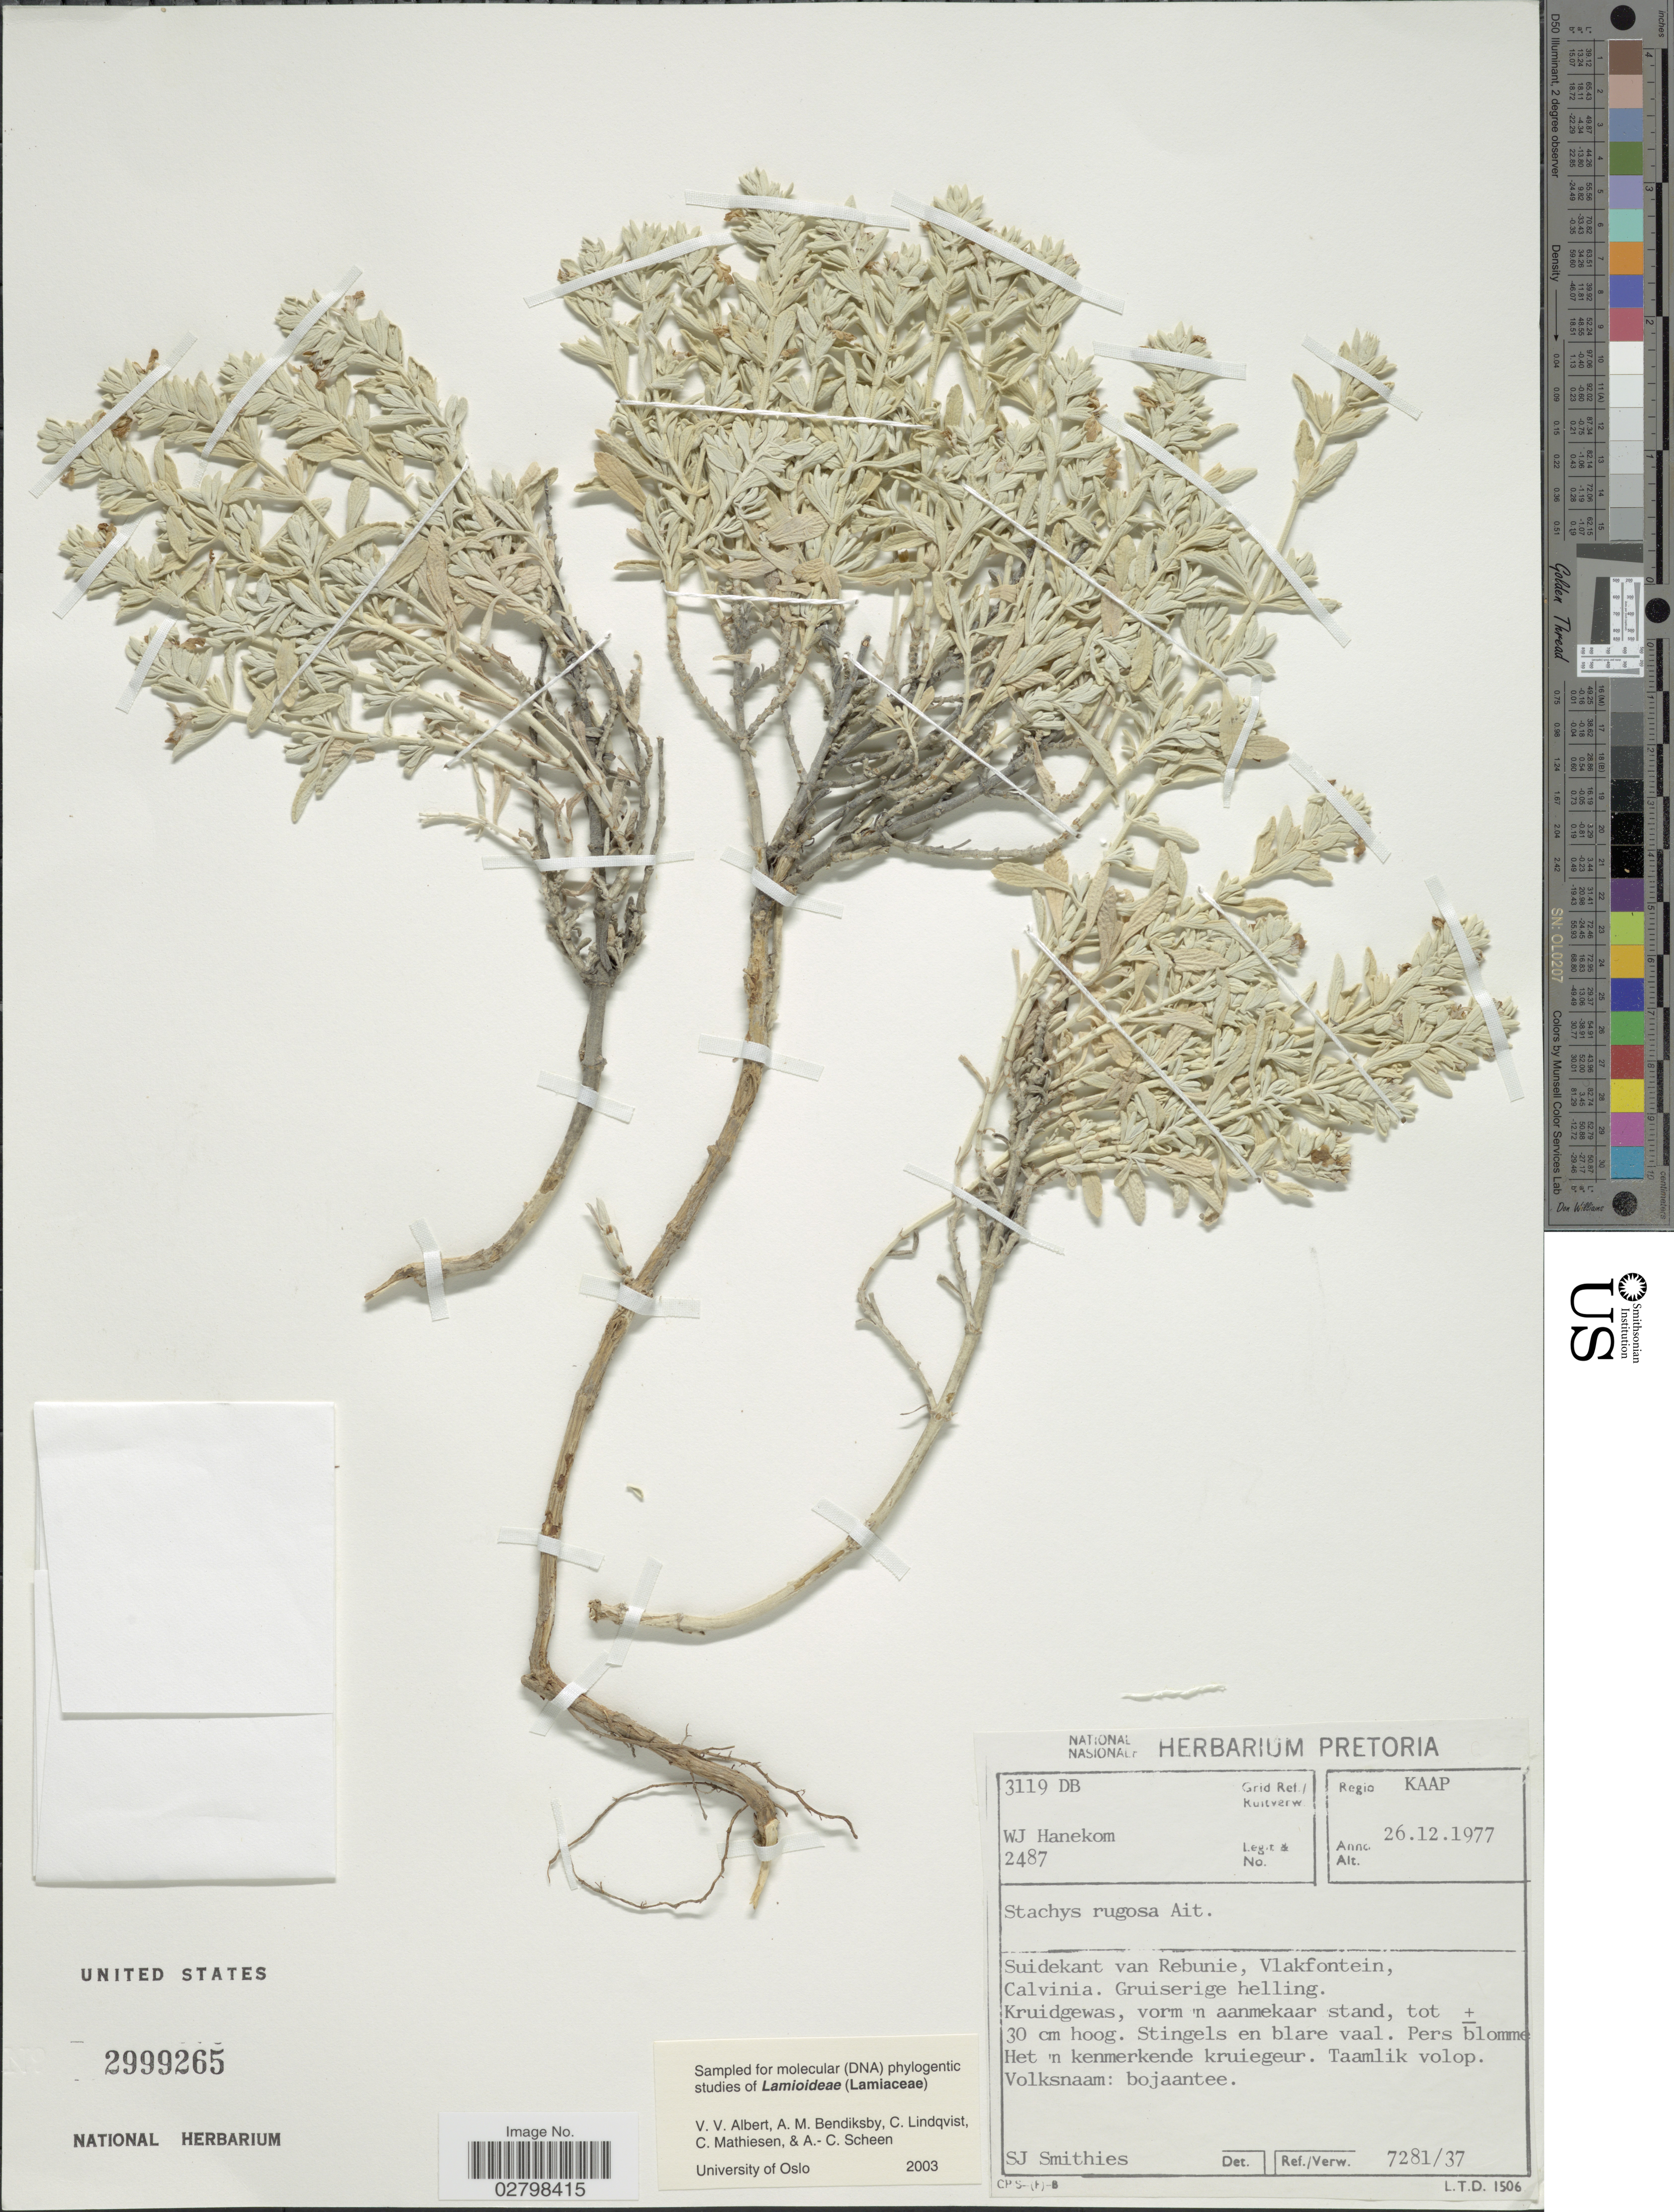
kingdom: Plantae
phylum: Tracheophyta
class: Magnoliopsida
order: Lamiales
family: Lamiaceae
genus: Stachys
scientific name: Stachys rugosa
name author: Aiton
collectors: W. Hanekom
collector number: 2487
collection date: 1977-12-26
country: South Africa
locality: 3119 DB Grid Ref./Ruitverw. Regio Kaap. Suidekant van Rebunie, Vlakfontein, Calvinia.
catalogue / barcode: US 2999265